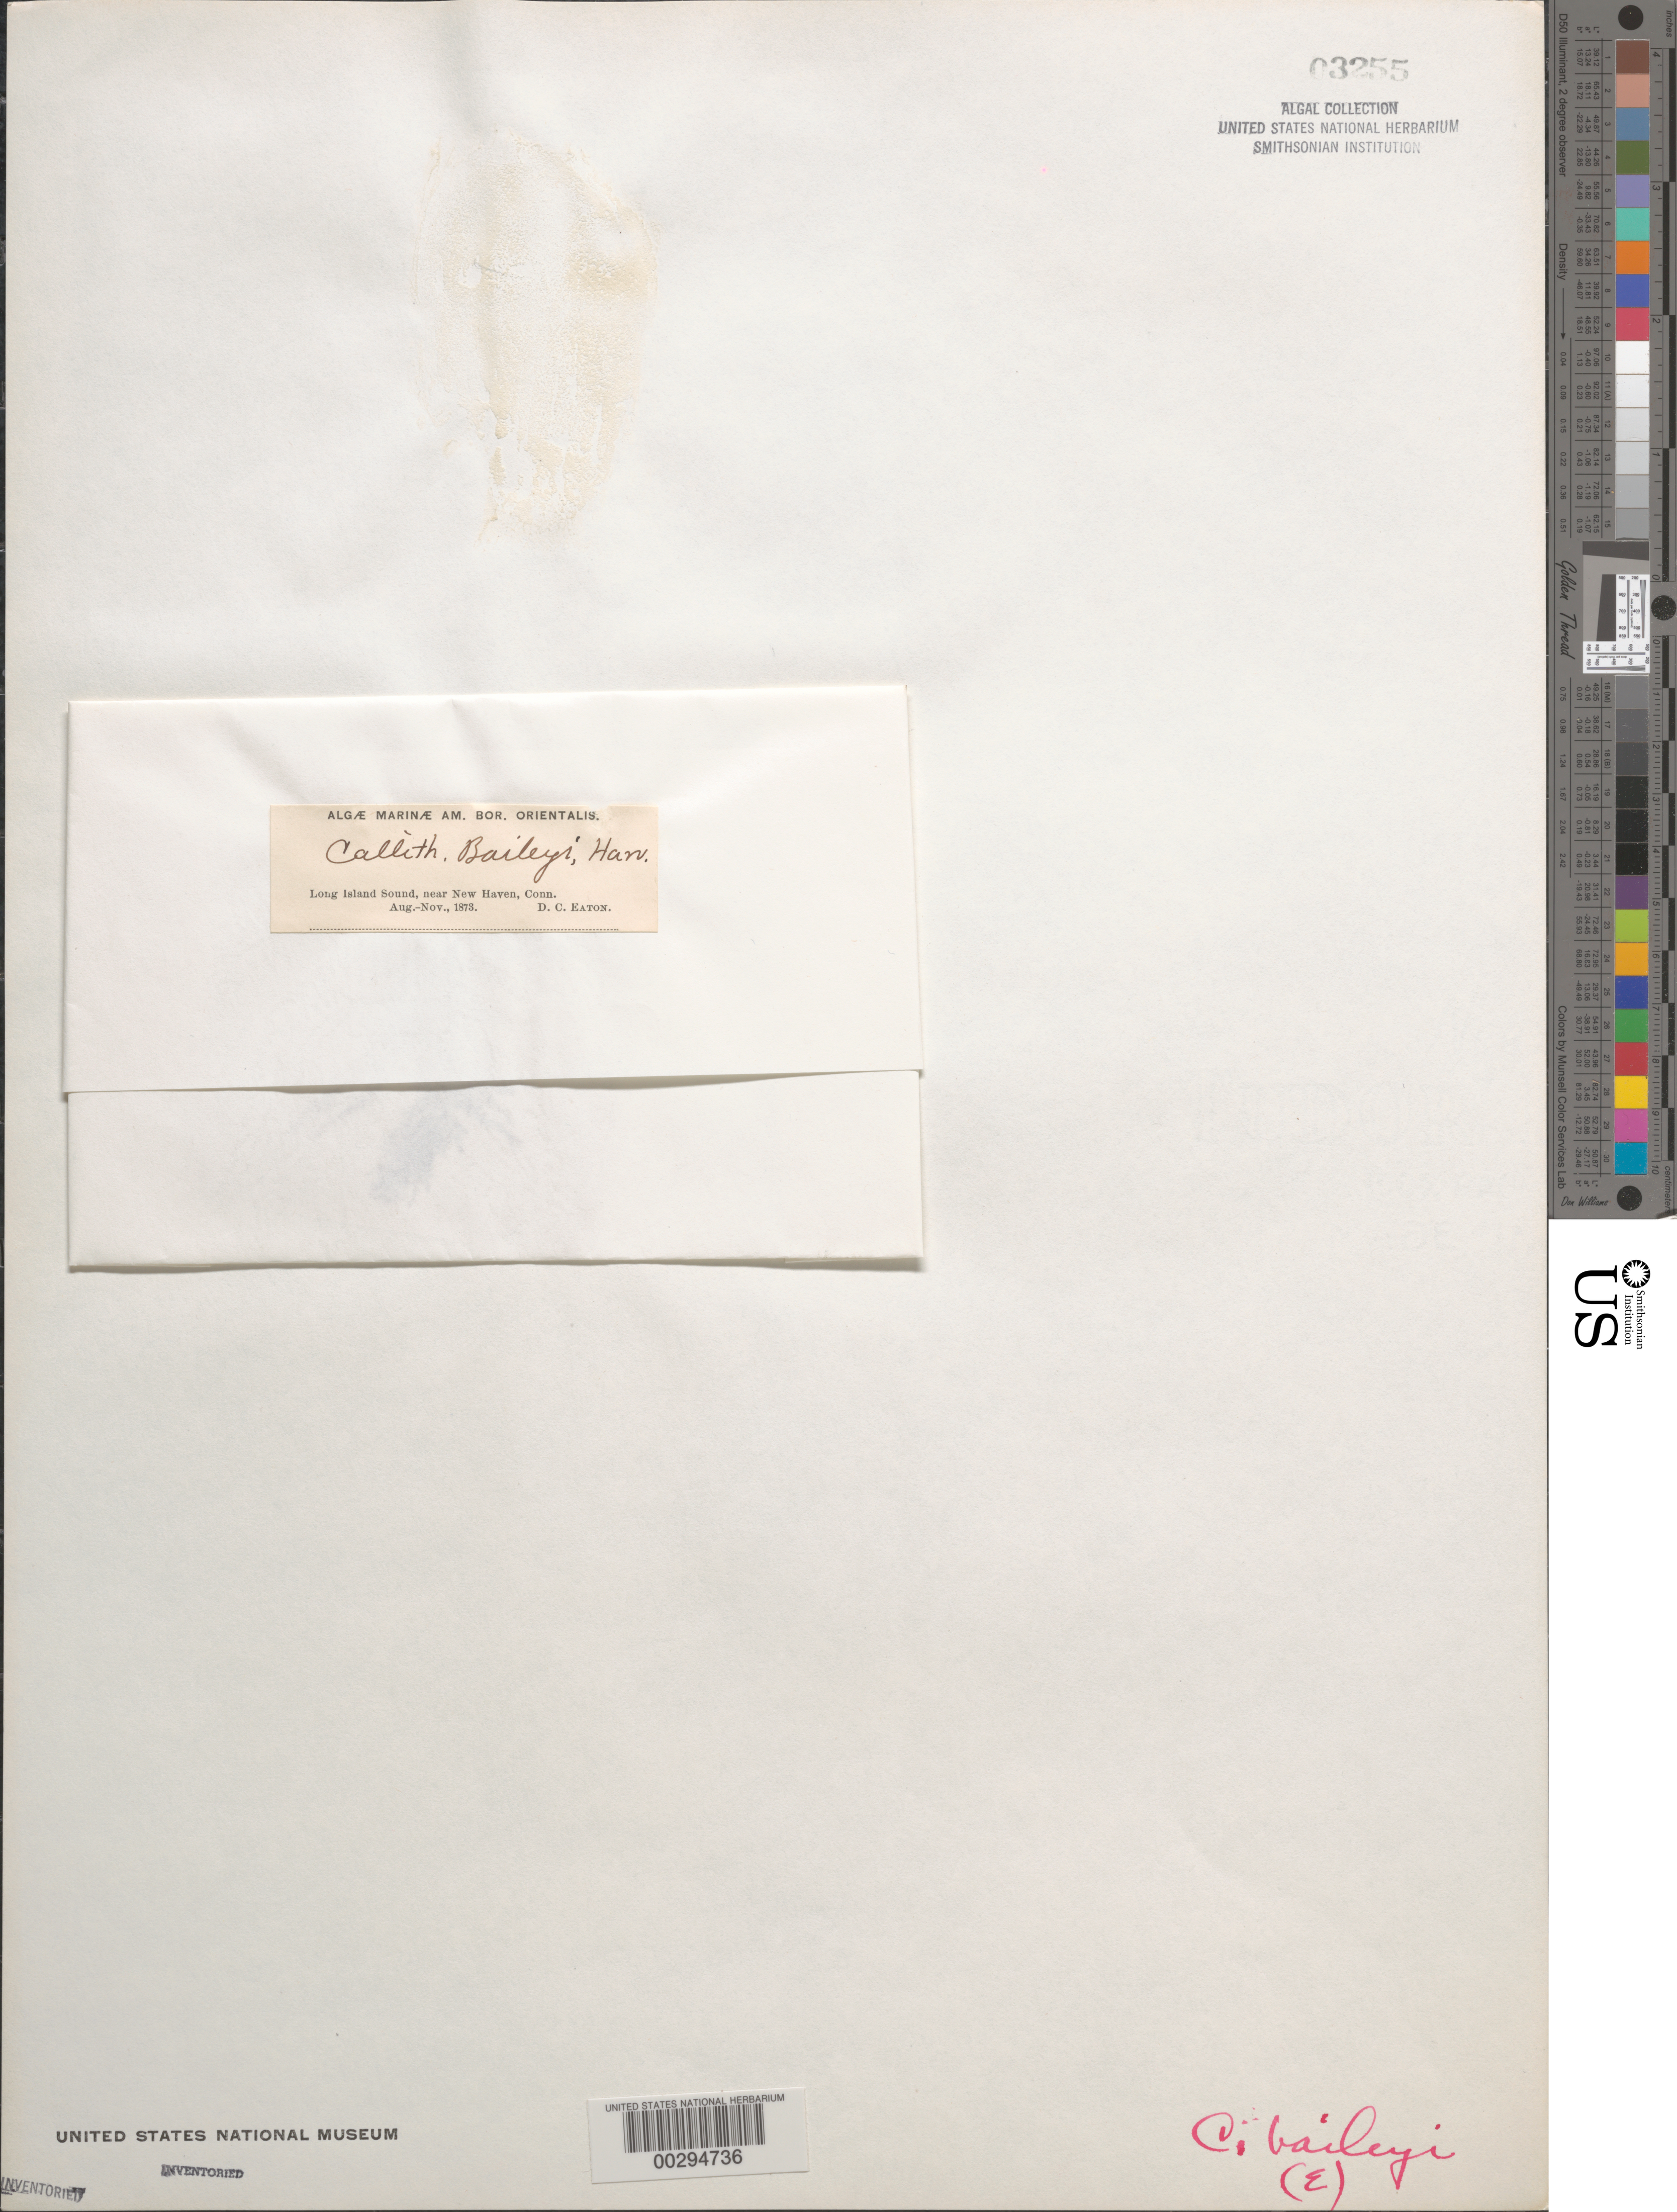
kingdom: Plantae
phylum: Rhodophyta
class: Florideophyceae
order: Ceramiales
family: Callithamniaceae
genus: Callithamnion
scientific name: Callithamnion tetragonum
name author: (With.) S.F. Gray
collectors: D. C. Eaton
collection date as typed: Aug 1873 TO -- Nov 1873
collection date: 1873-08/1873-11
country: United States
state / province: Connecticut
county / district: New Haven County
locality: Long Island Sound near New Haven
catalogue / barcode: US 3255